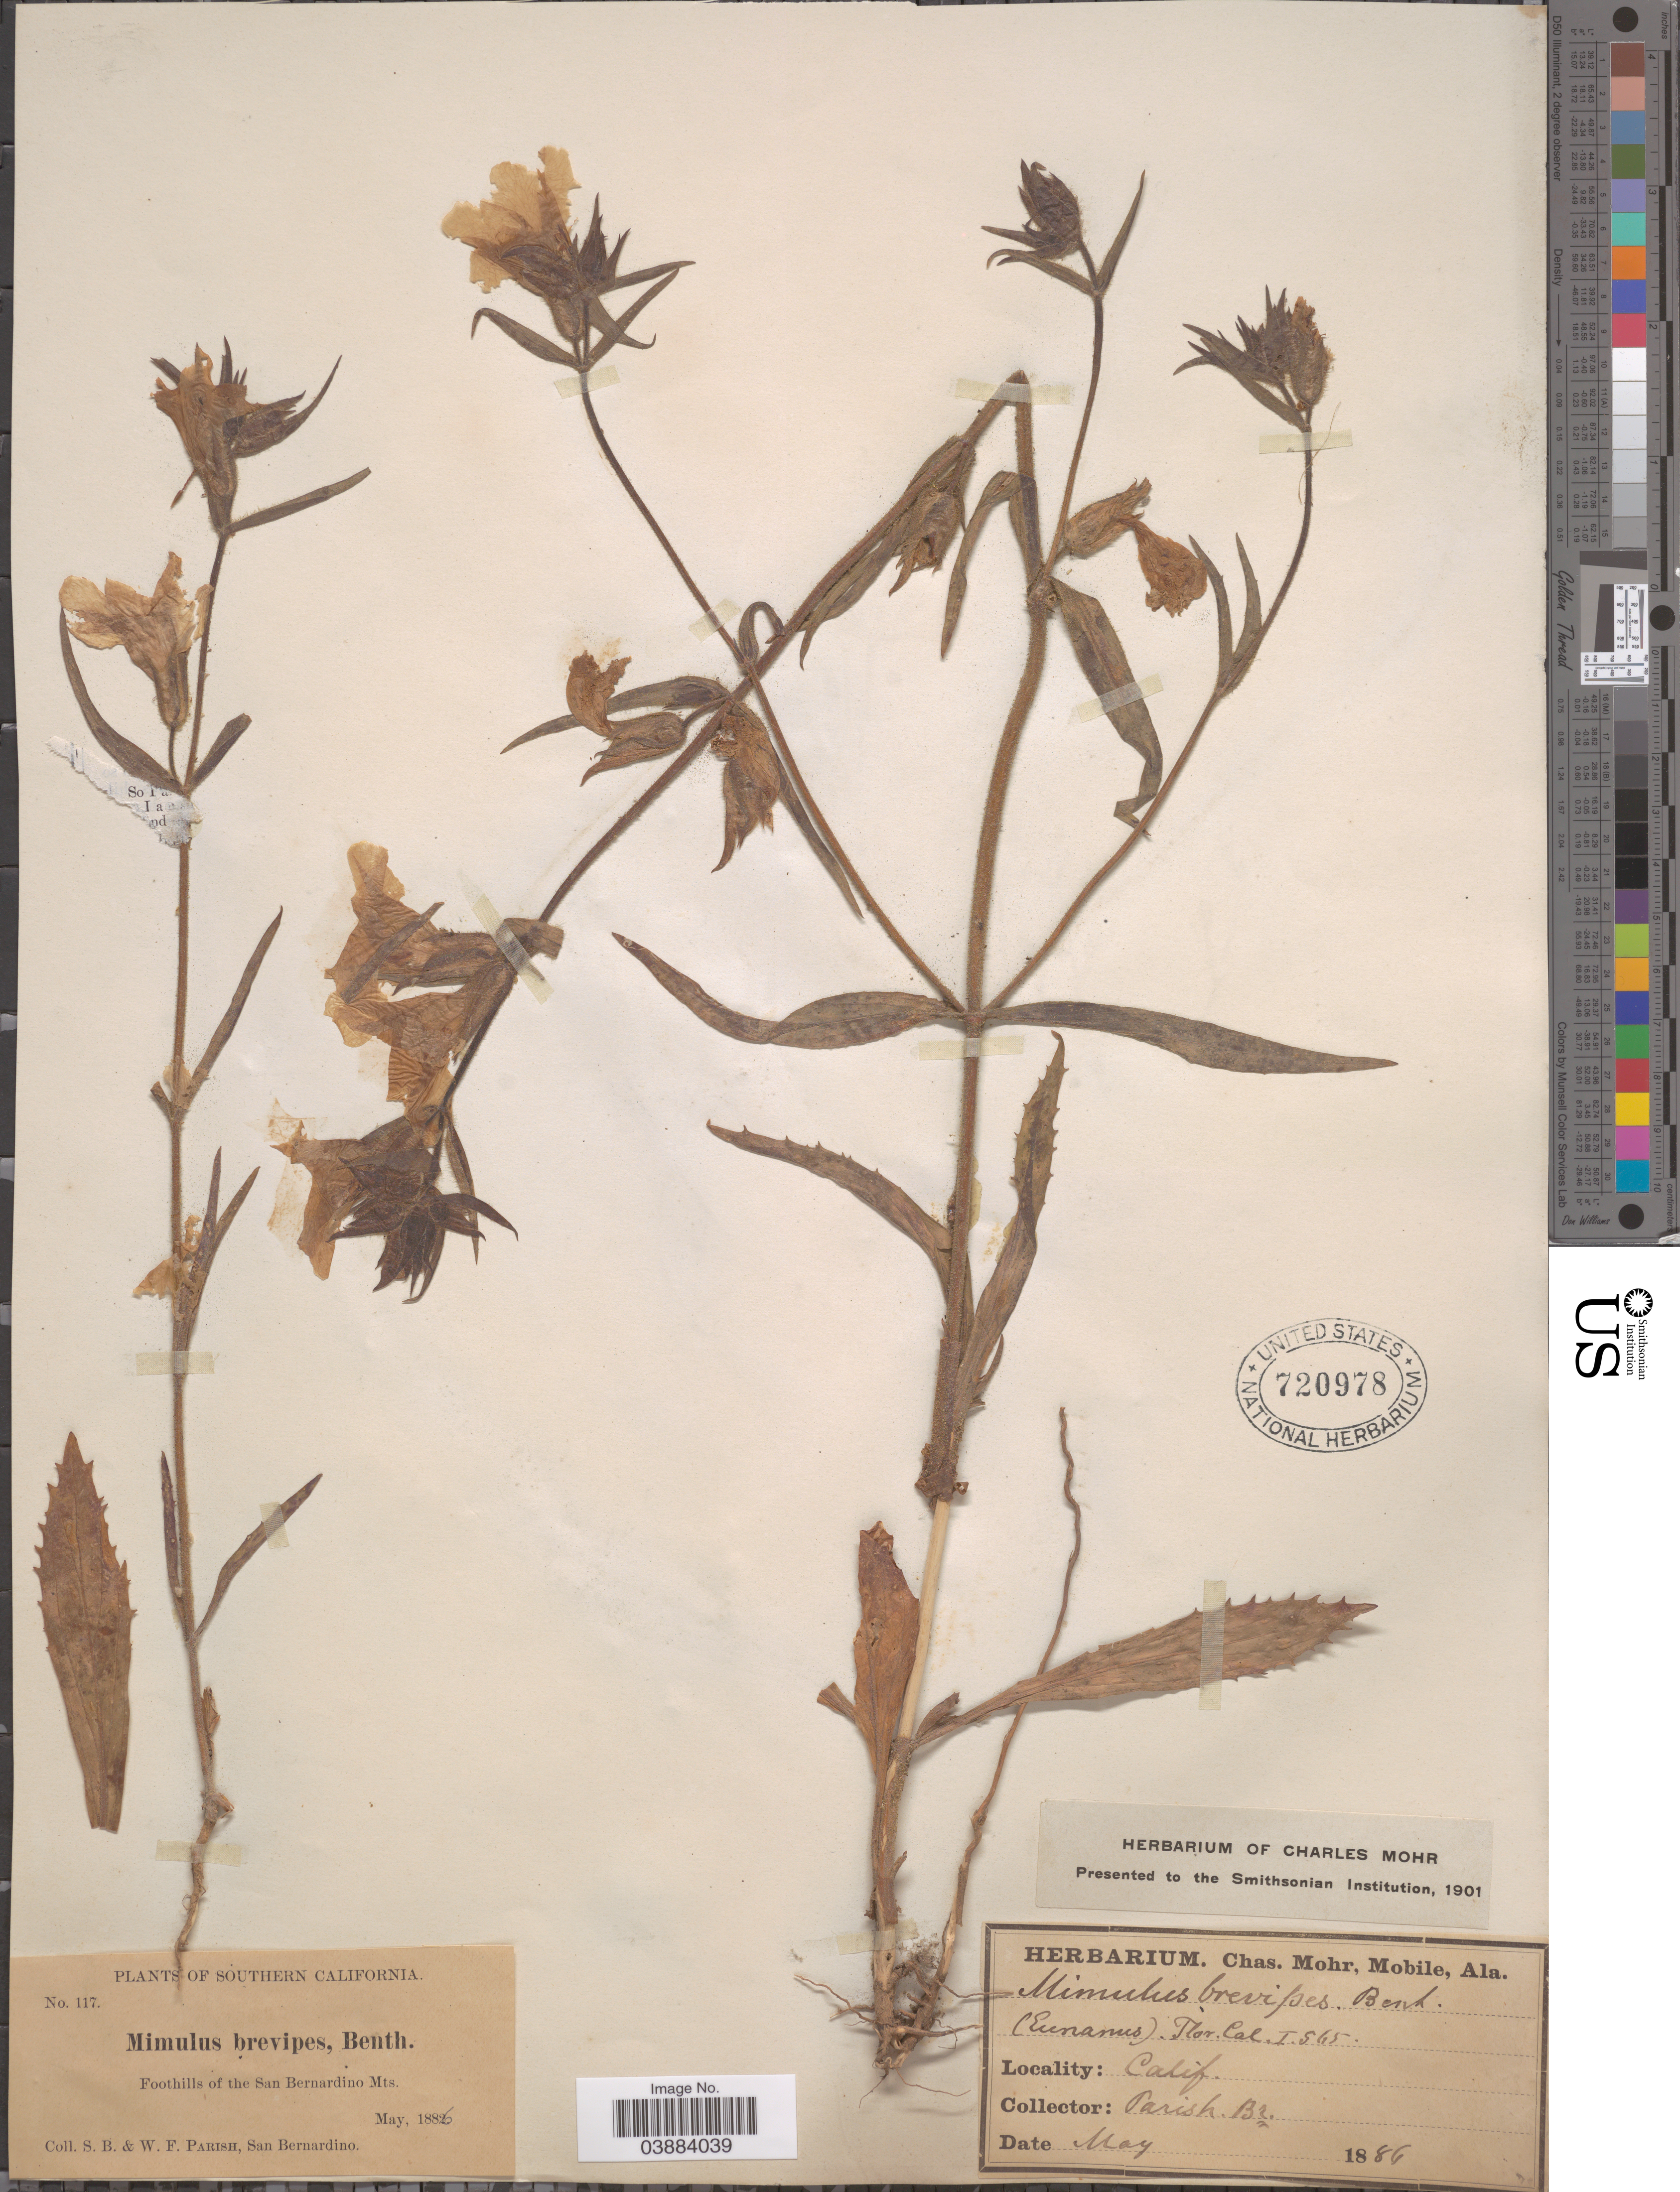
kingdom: Plantae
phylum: Tracheophyta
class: Magnoliopsida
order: Lamiales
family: Phrymaceae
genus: Eunanus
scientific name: Eunanus brevipes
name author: (Benth.) Greene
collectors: S. B. Parish & W. F. Parish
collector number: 117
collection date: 1886-05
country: United States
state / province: California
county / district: San Bernardino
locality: Southern California. Foothills of the San Bernardino Mts.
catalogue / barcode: US 720978